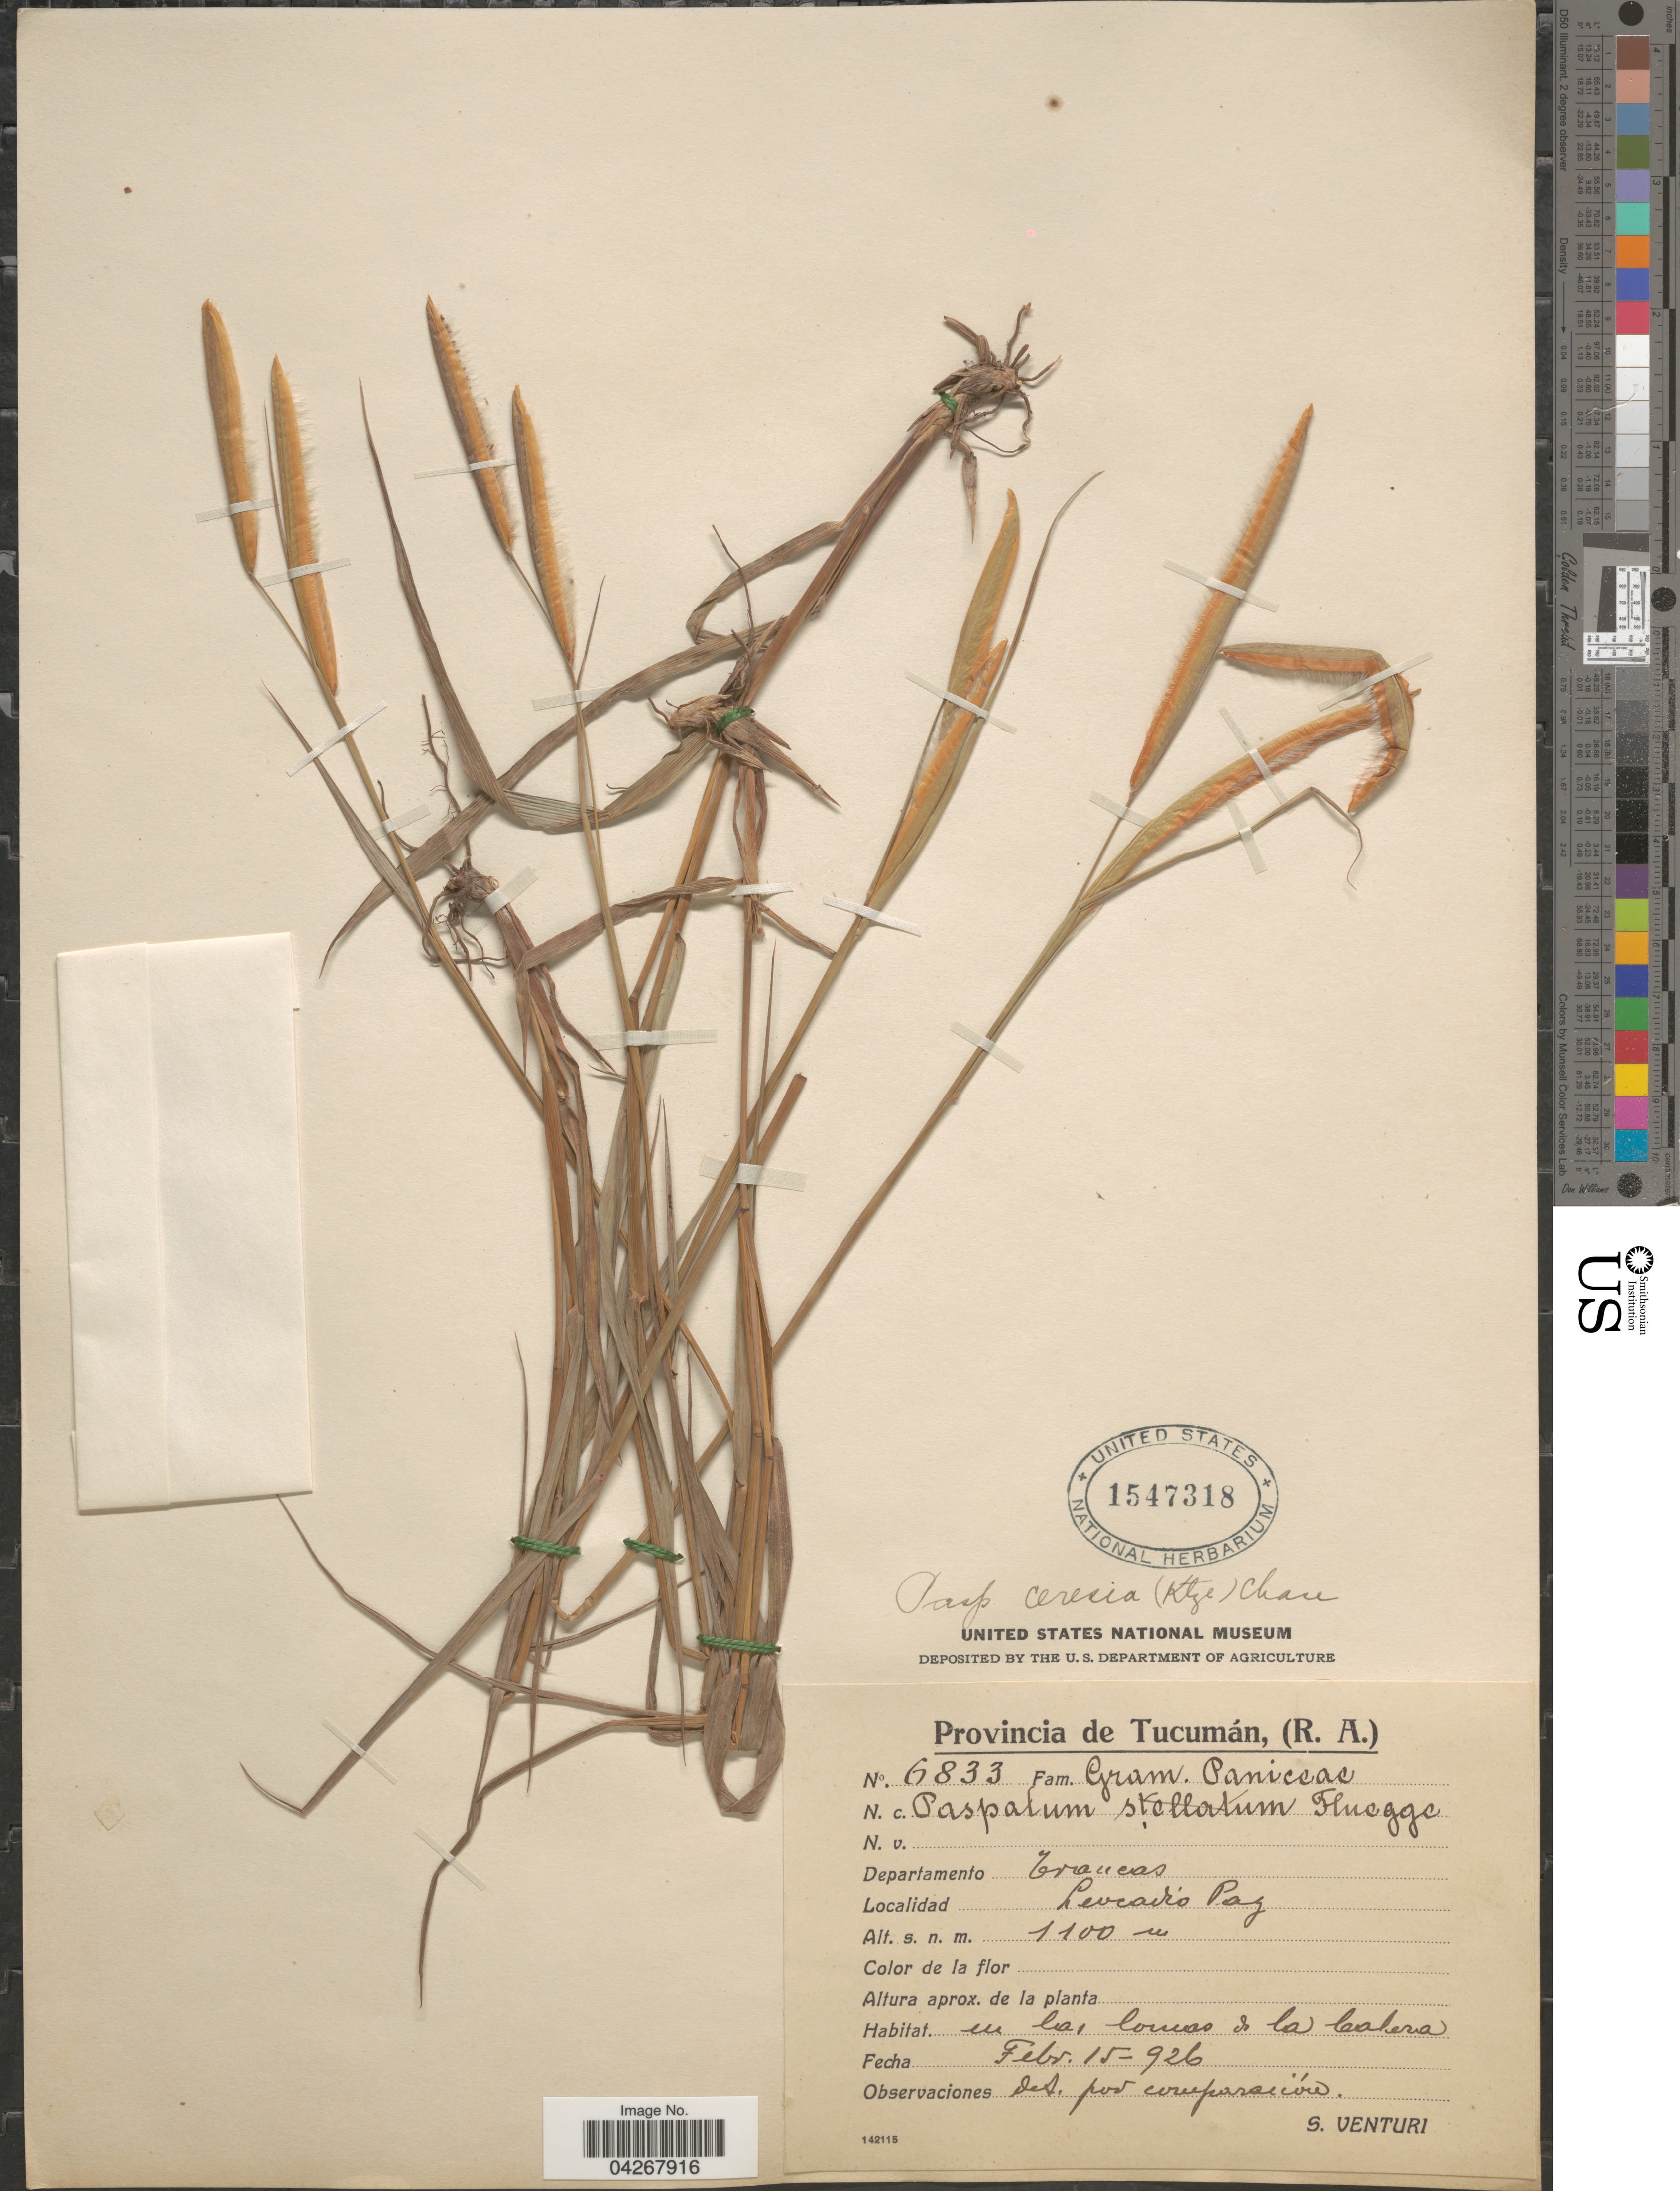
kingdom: Plantae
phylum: Tracheophyta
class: Liliopsida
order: Poales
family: Poaceae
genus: Paspalum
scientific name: Paspalum ceresia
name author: (Kuntze) Chase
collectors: S. Venturi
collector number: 6833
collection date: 1926-02-15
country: Argentina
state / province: Tucuman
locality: Departamento Trancas. Leocadio Paz.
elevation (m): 1100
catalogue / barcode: US 1547318